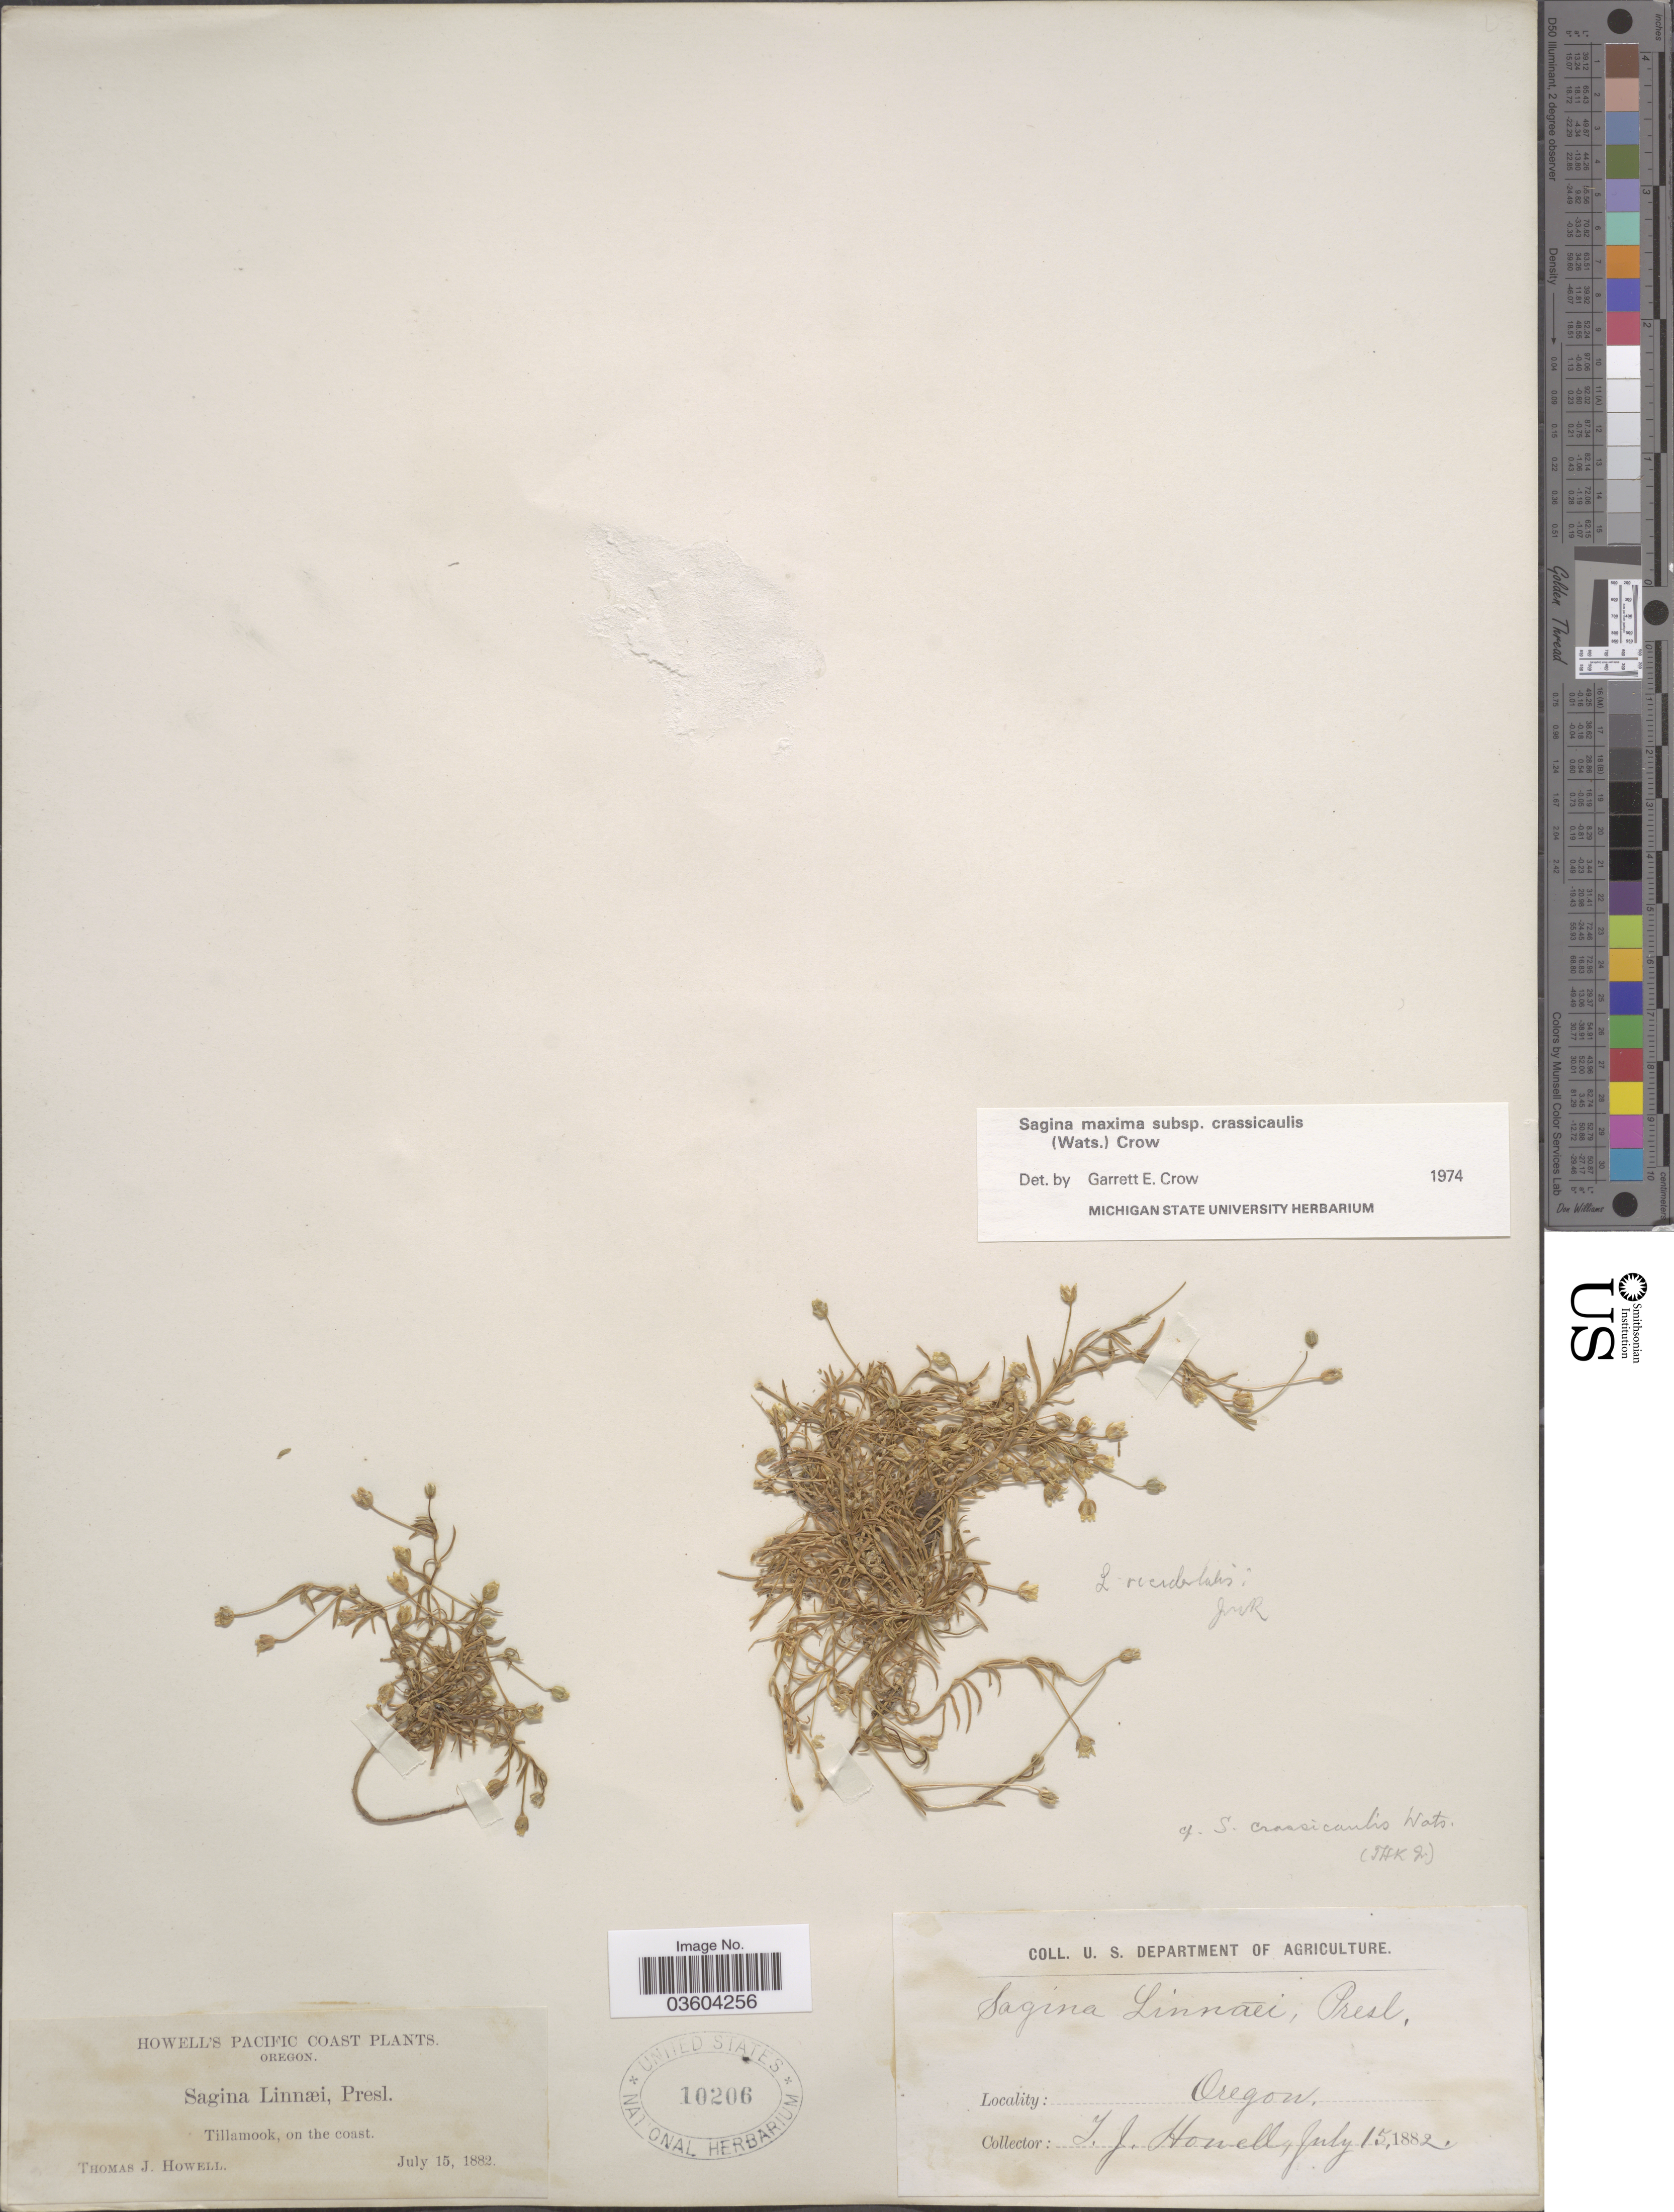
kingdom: Plantae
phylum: Tracheophyta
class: Magnoliopsida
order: Caryophyllales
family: Caryophyllaceae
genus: Sagina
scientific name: Sagina maxima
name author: A. Gray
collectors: T. J. Howell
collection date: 1882-07-15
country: United States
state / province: Oregon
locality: Pacific Coast. Tillamook, on the coast.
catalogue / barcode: US 10206